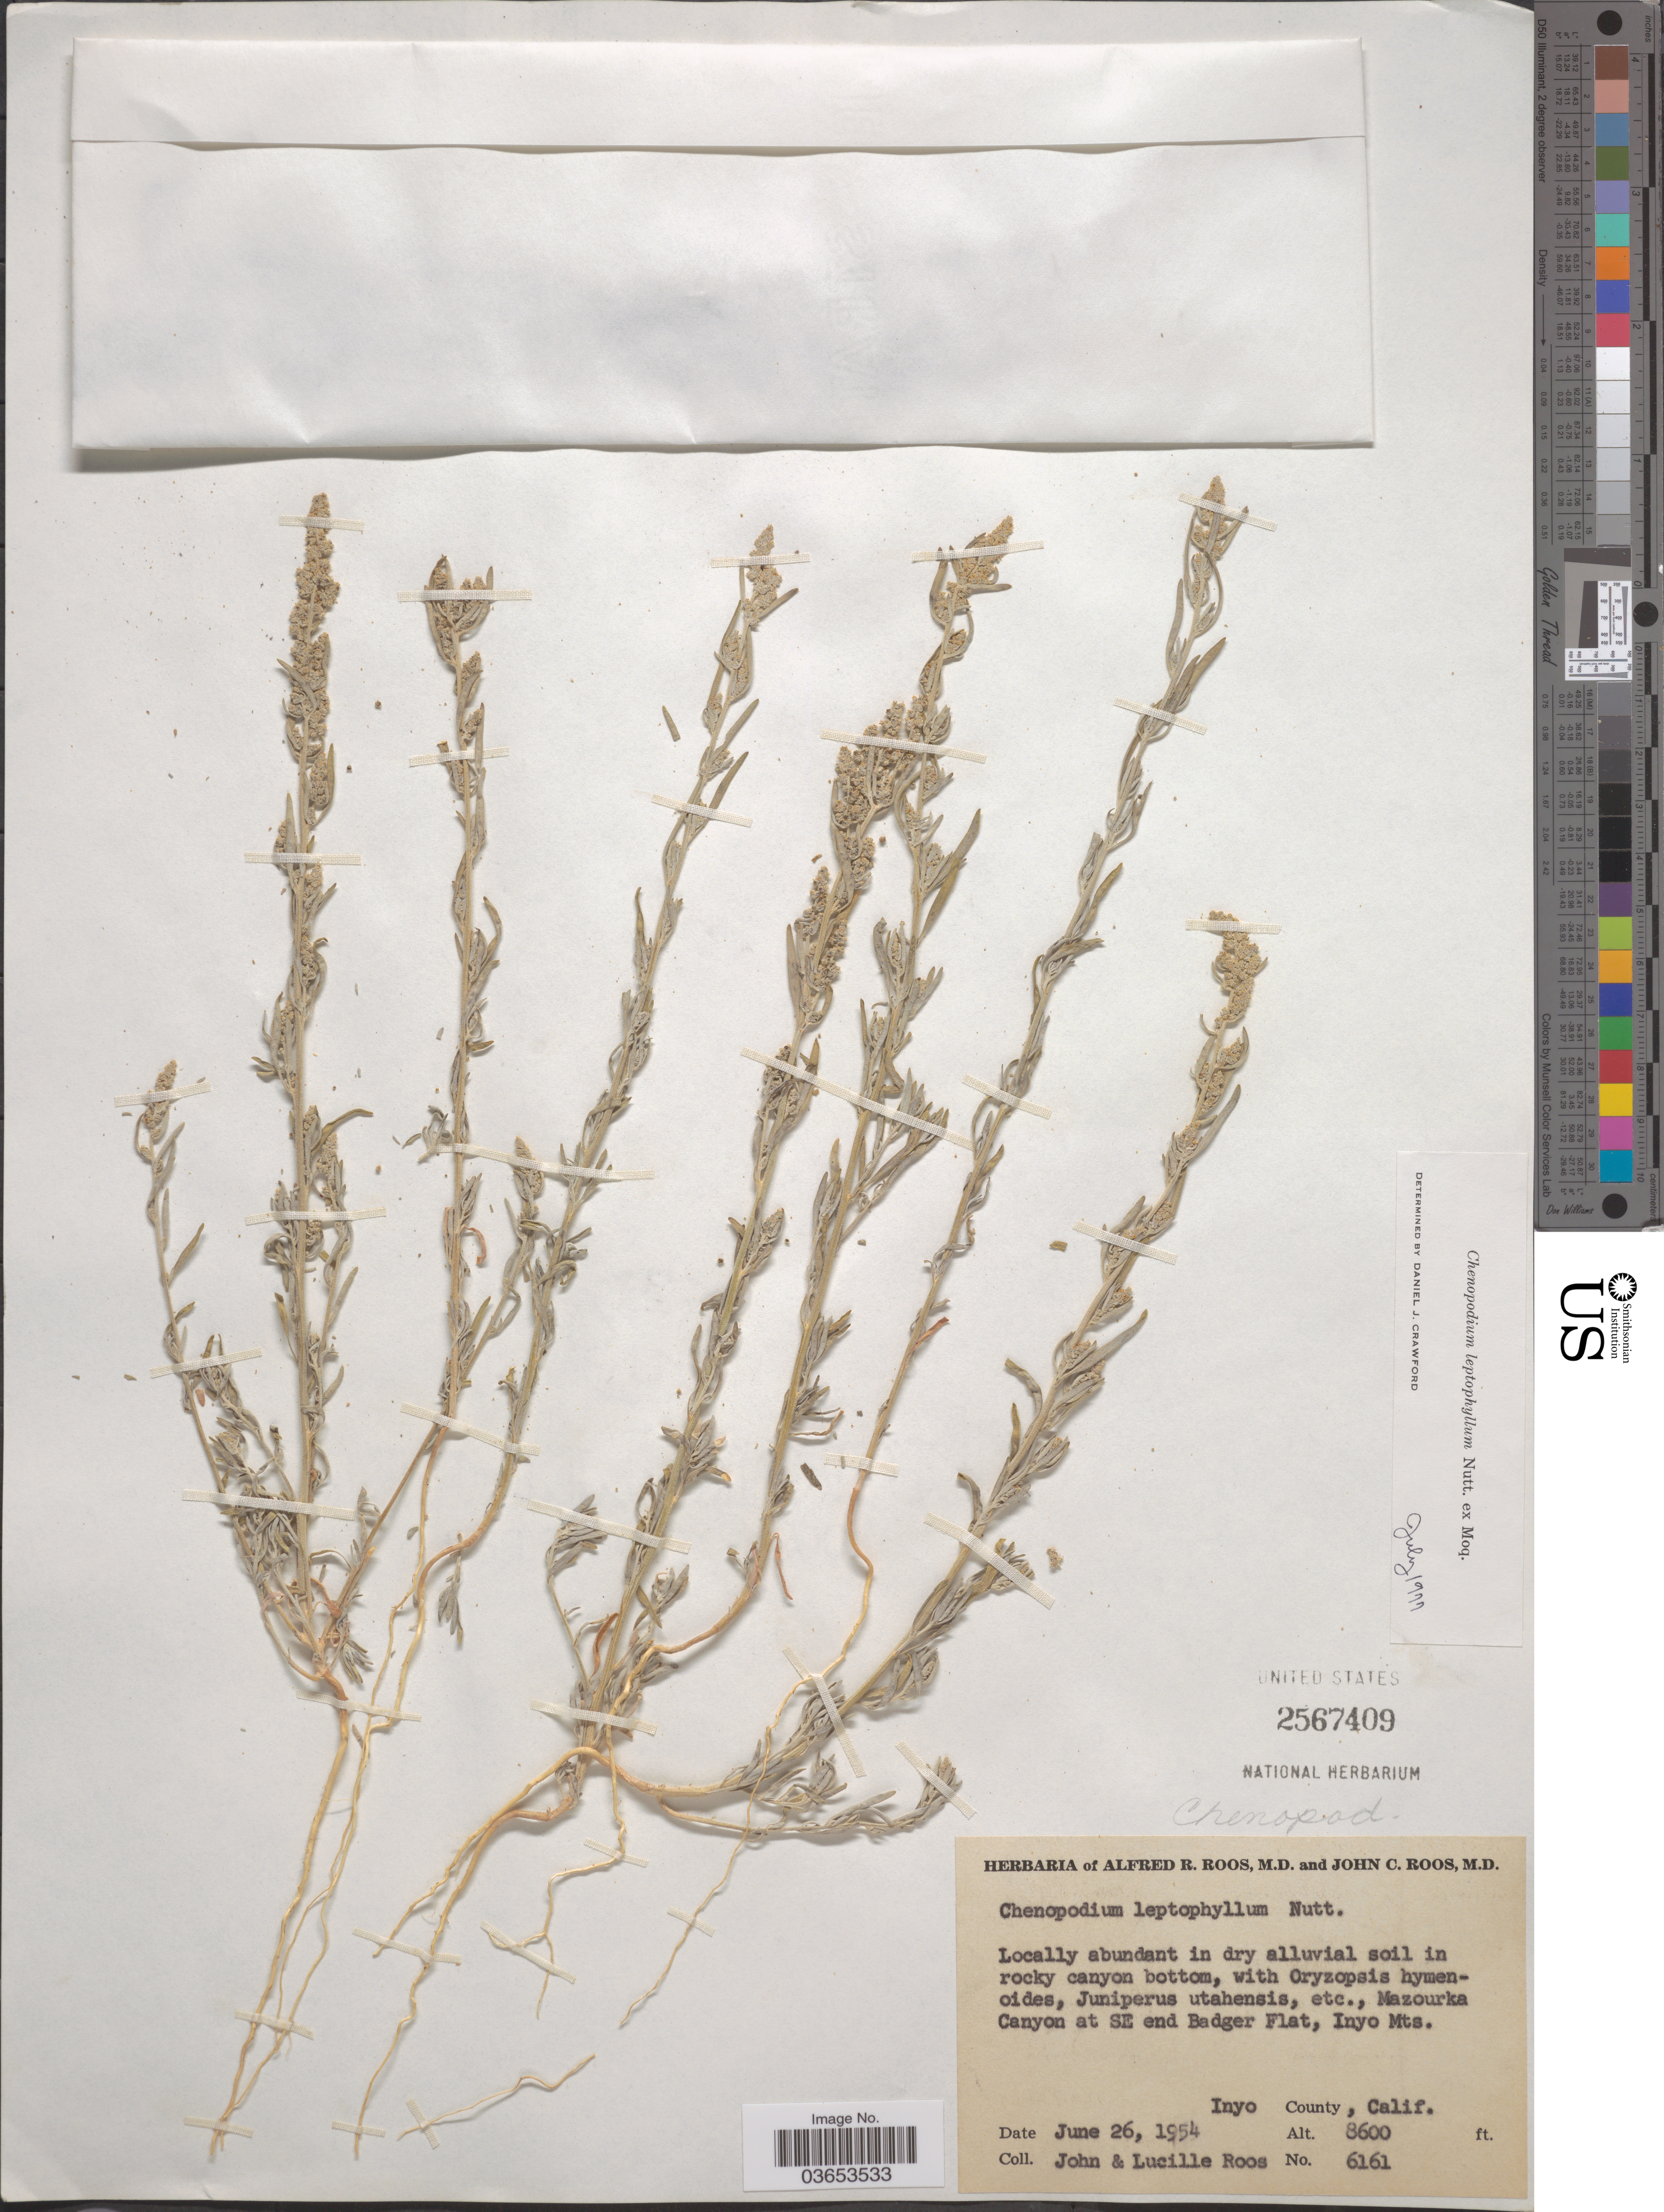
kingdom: Plantae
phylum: Tracheophyta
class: Magnoliopsida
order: Caryophyllales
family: Amaranthaceae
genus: Chenopodium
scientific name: Chenopodium leptophyllum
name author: (Moq.) Nutt. ex S. Watson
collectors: J. C. Roos & L. Roos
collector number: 6161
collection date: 1954-06-26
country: United States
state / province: California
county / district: Inyo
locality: Mazourka Canyon at SE end Badger Flat, Inyo Mts. Inyo County.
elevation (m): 2621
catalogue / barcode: US 2567409